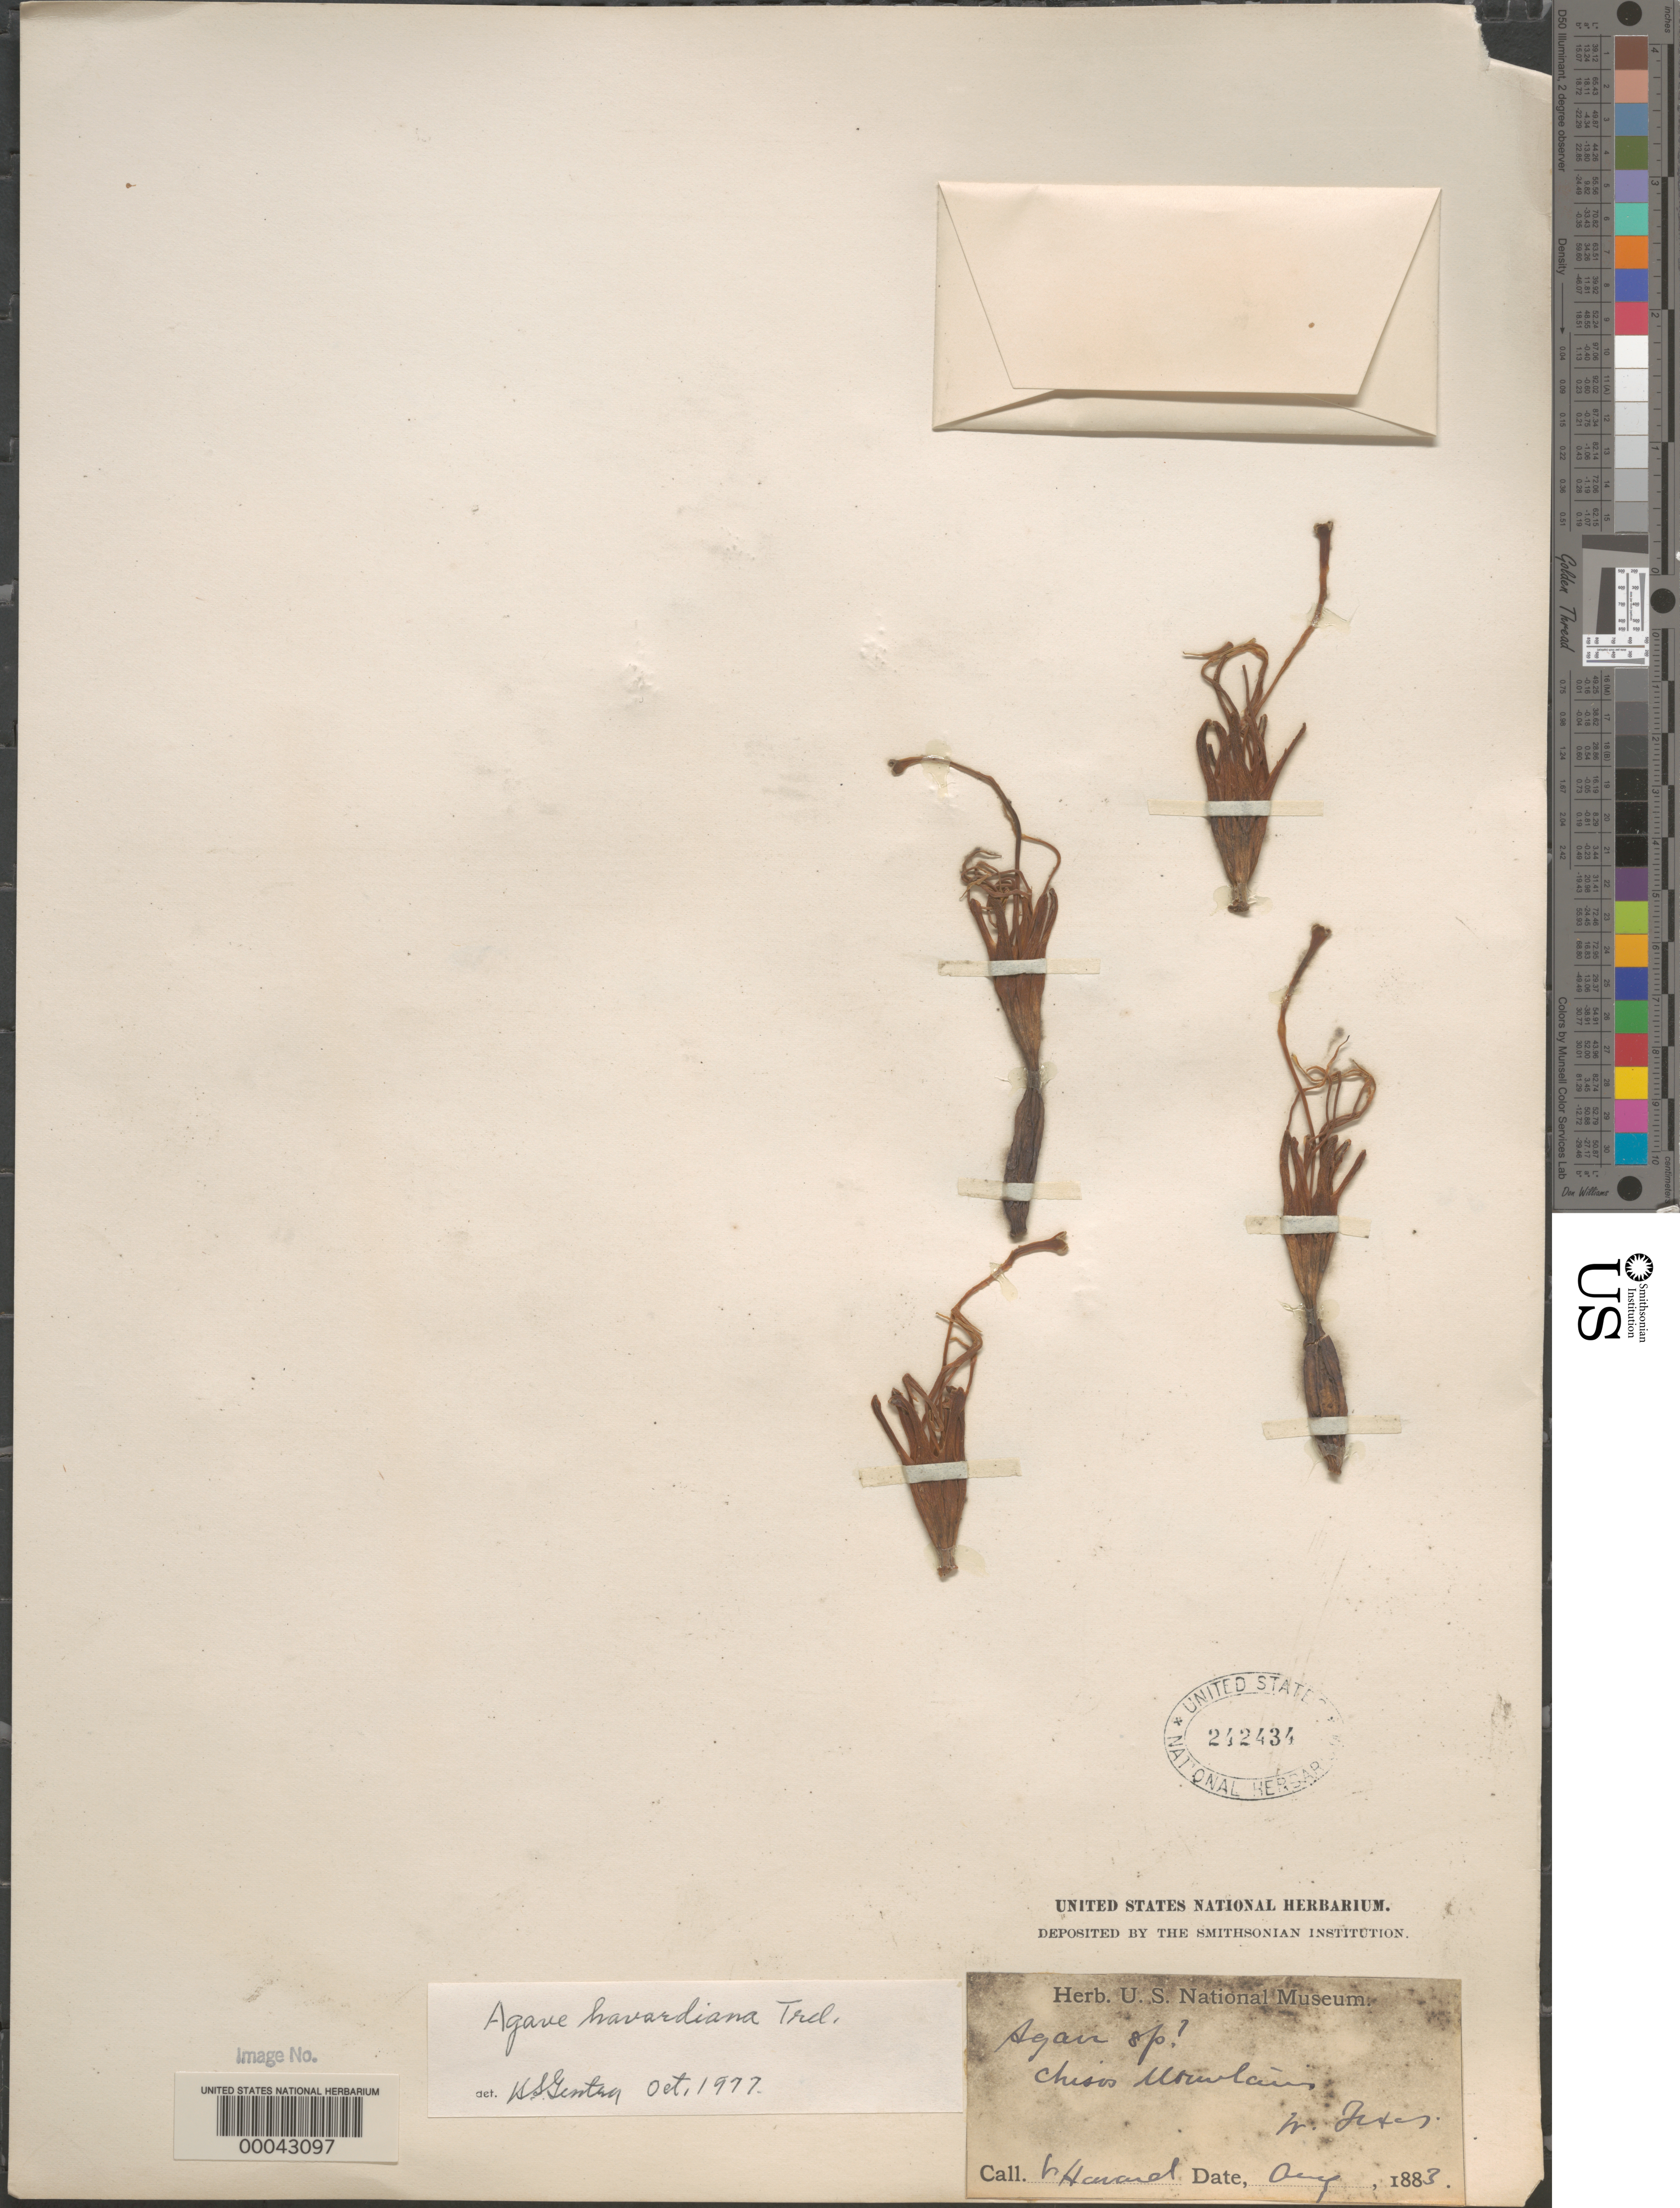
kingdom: Plantae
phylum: Tracheophyta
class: Liliopsida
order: Asparagales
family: Asparagaceae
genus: Agave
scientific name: Agave havardiana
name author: Trel.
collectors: V. Havard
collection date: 1883-08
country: United States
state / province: Texas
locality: Chisos Mountains, W. Texas.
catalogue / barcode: US 242434